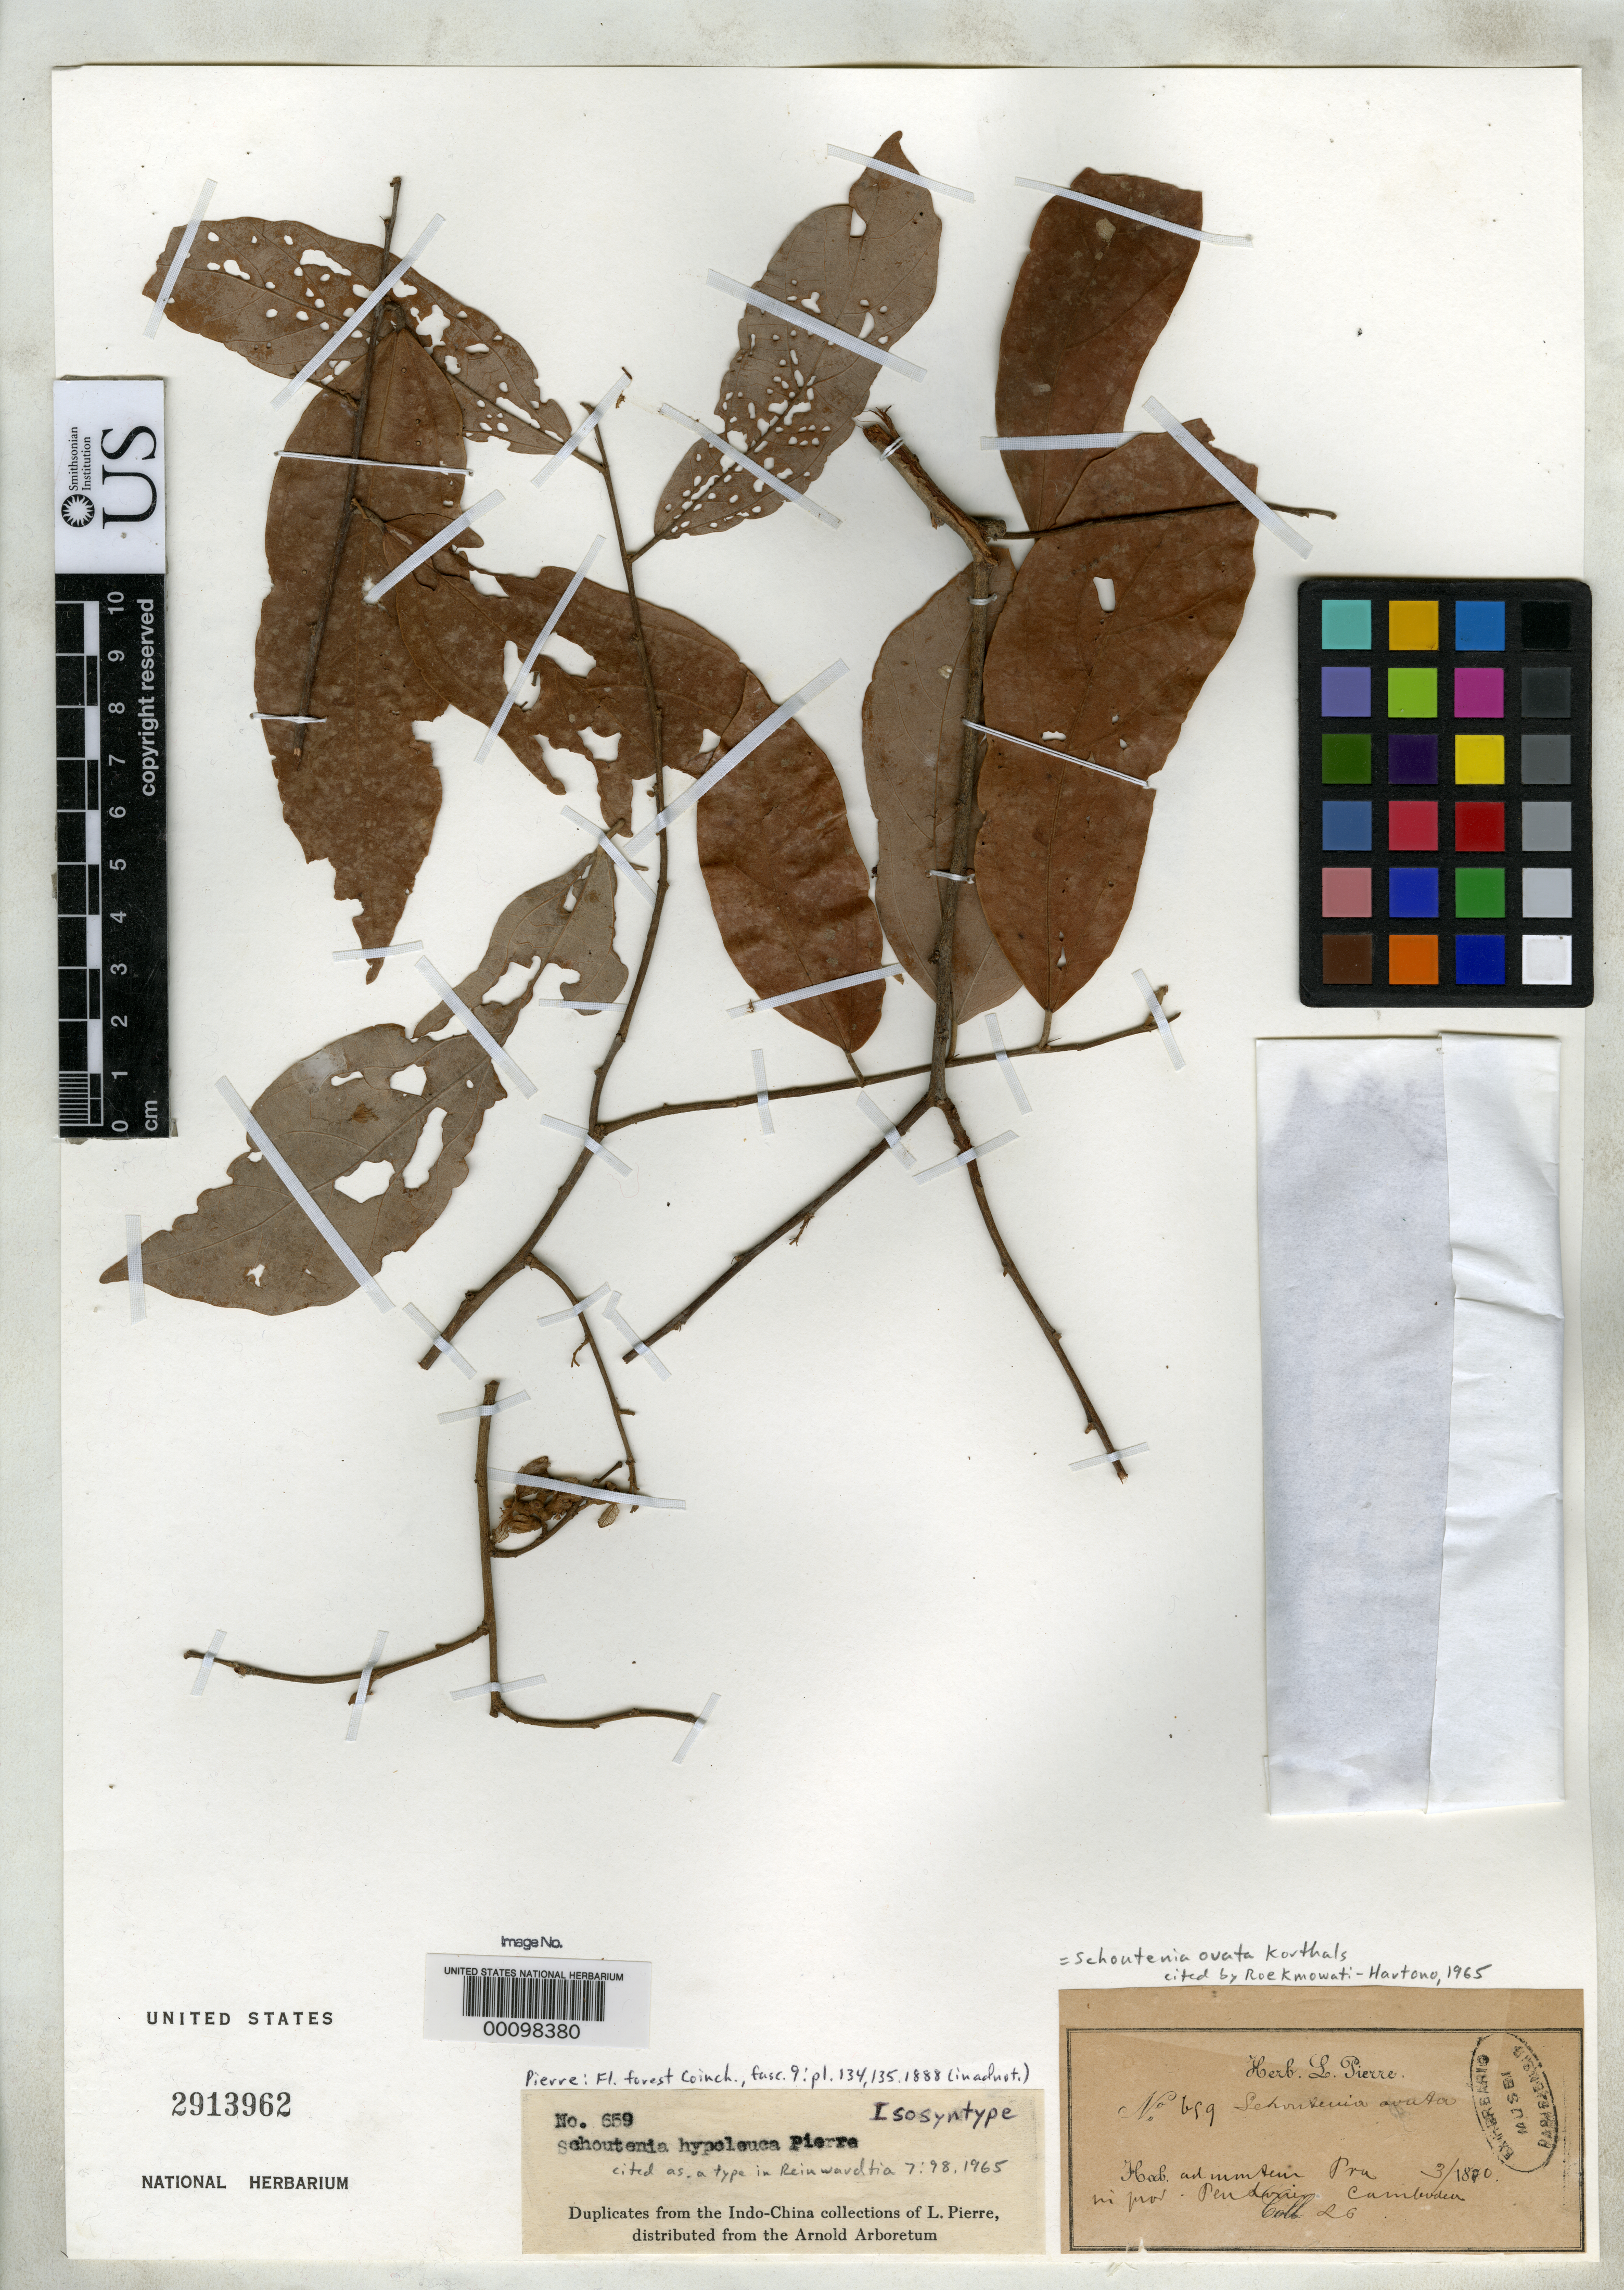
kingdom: Plantae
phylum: Tracheophyta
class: Magnoliopsida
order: Malvales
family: Malvaceae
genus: Schoutenia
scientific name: Schoutenia hypoleuca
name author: Pierre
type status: Isosyntype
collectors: J. Pierre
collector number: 659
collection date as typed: Mar 18--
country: Cambodia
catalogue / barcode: US 2913962